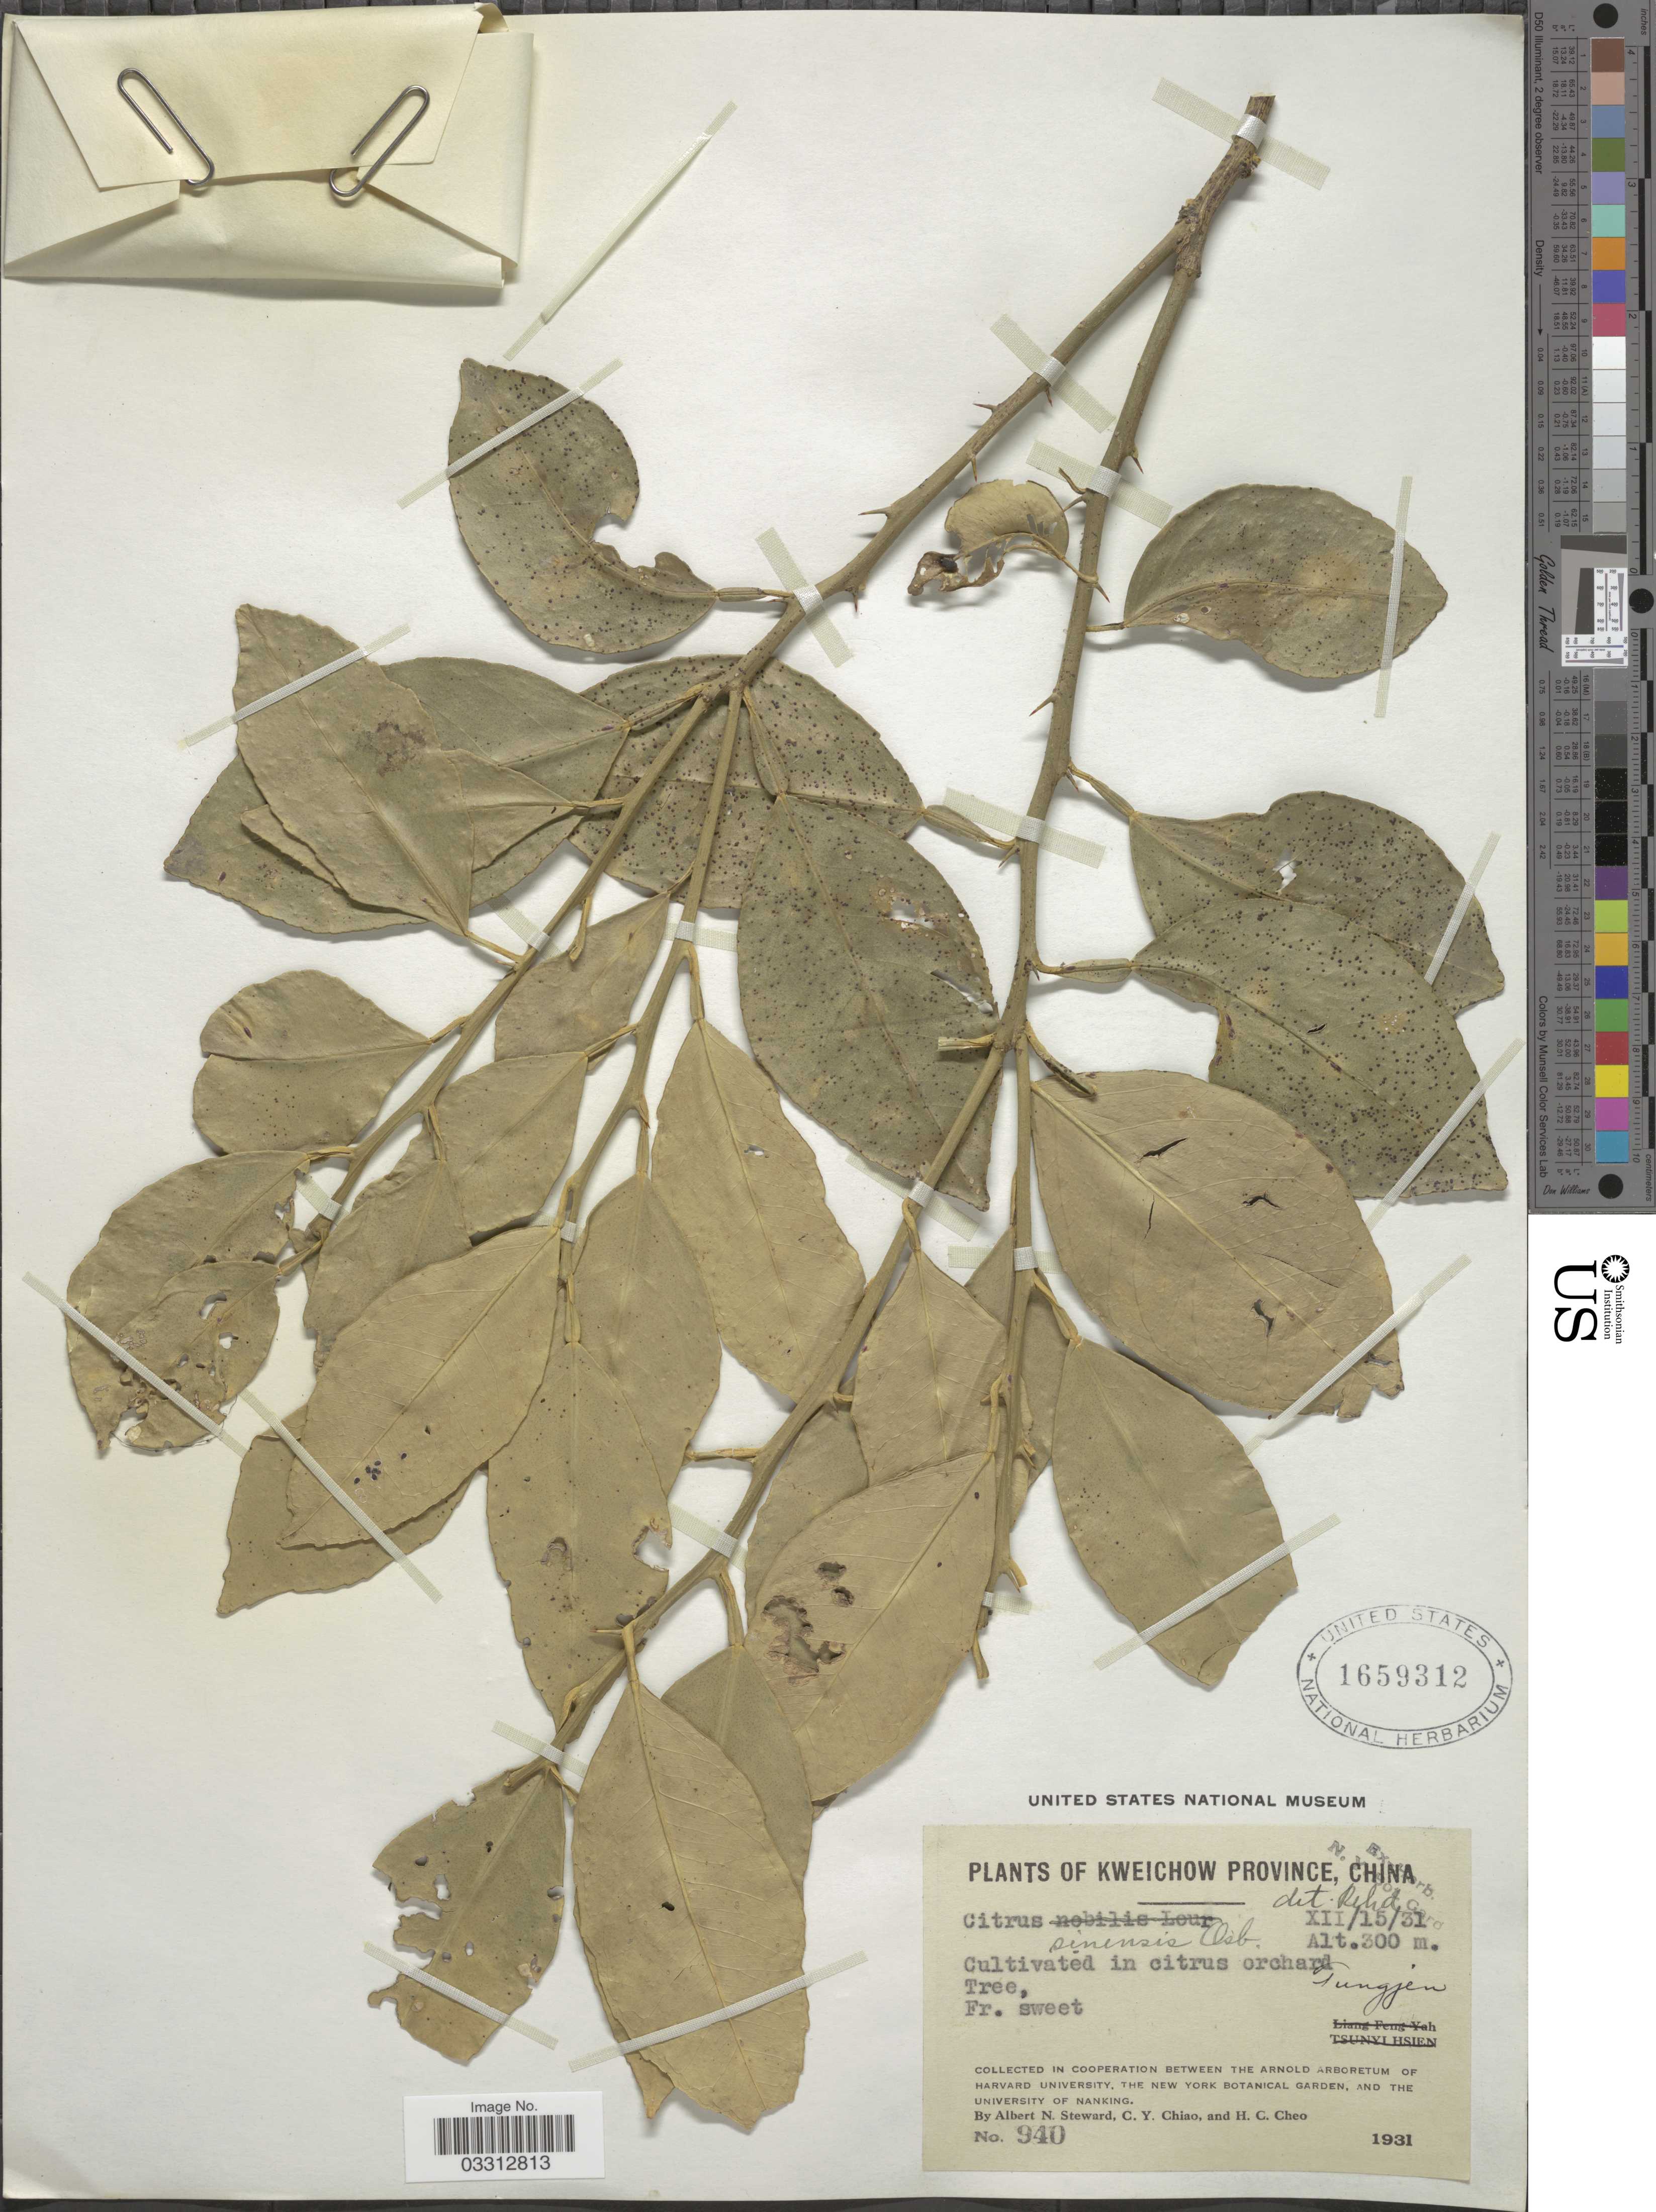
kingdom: Plantae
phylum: Tracheophyta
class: Magnoliopsida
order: Sapindales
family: Rutaceae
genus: Citrus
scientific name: Citrus x sinensis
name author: (L.) Osbeck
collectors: A. N. Steward, C. Y. Chiao & H. Cheo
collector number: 940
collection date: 1931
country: China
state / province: Guizhou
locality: Kweichow Province.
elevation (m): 300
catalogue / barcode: US 1659312